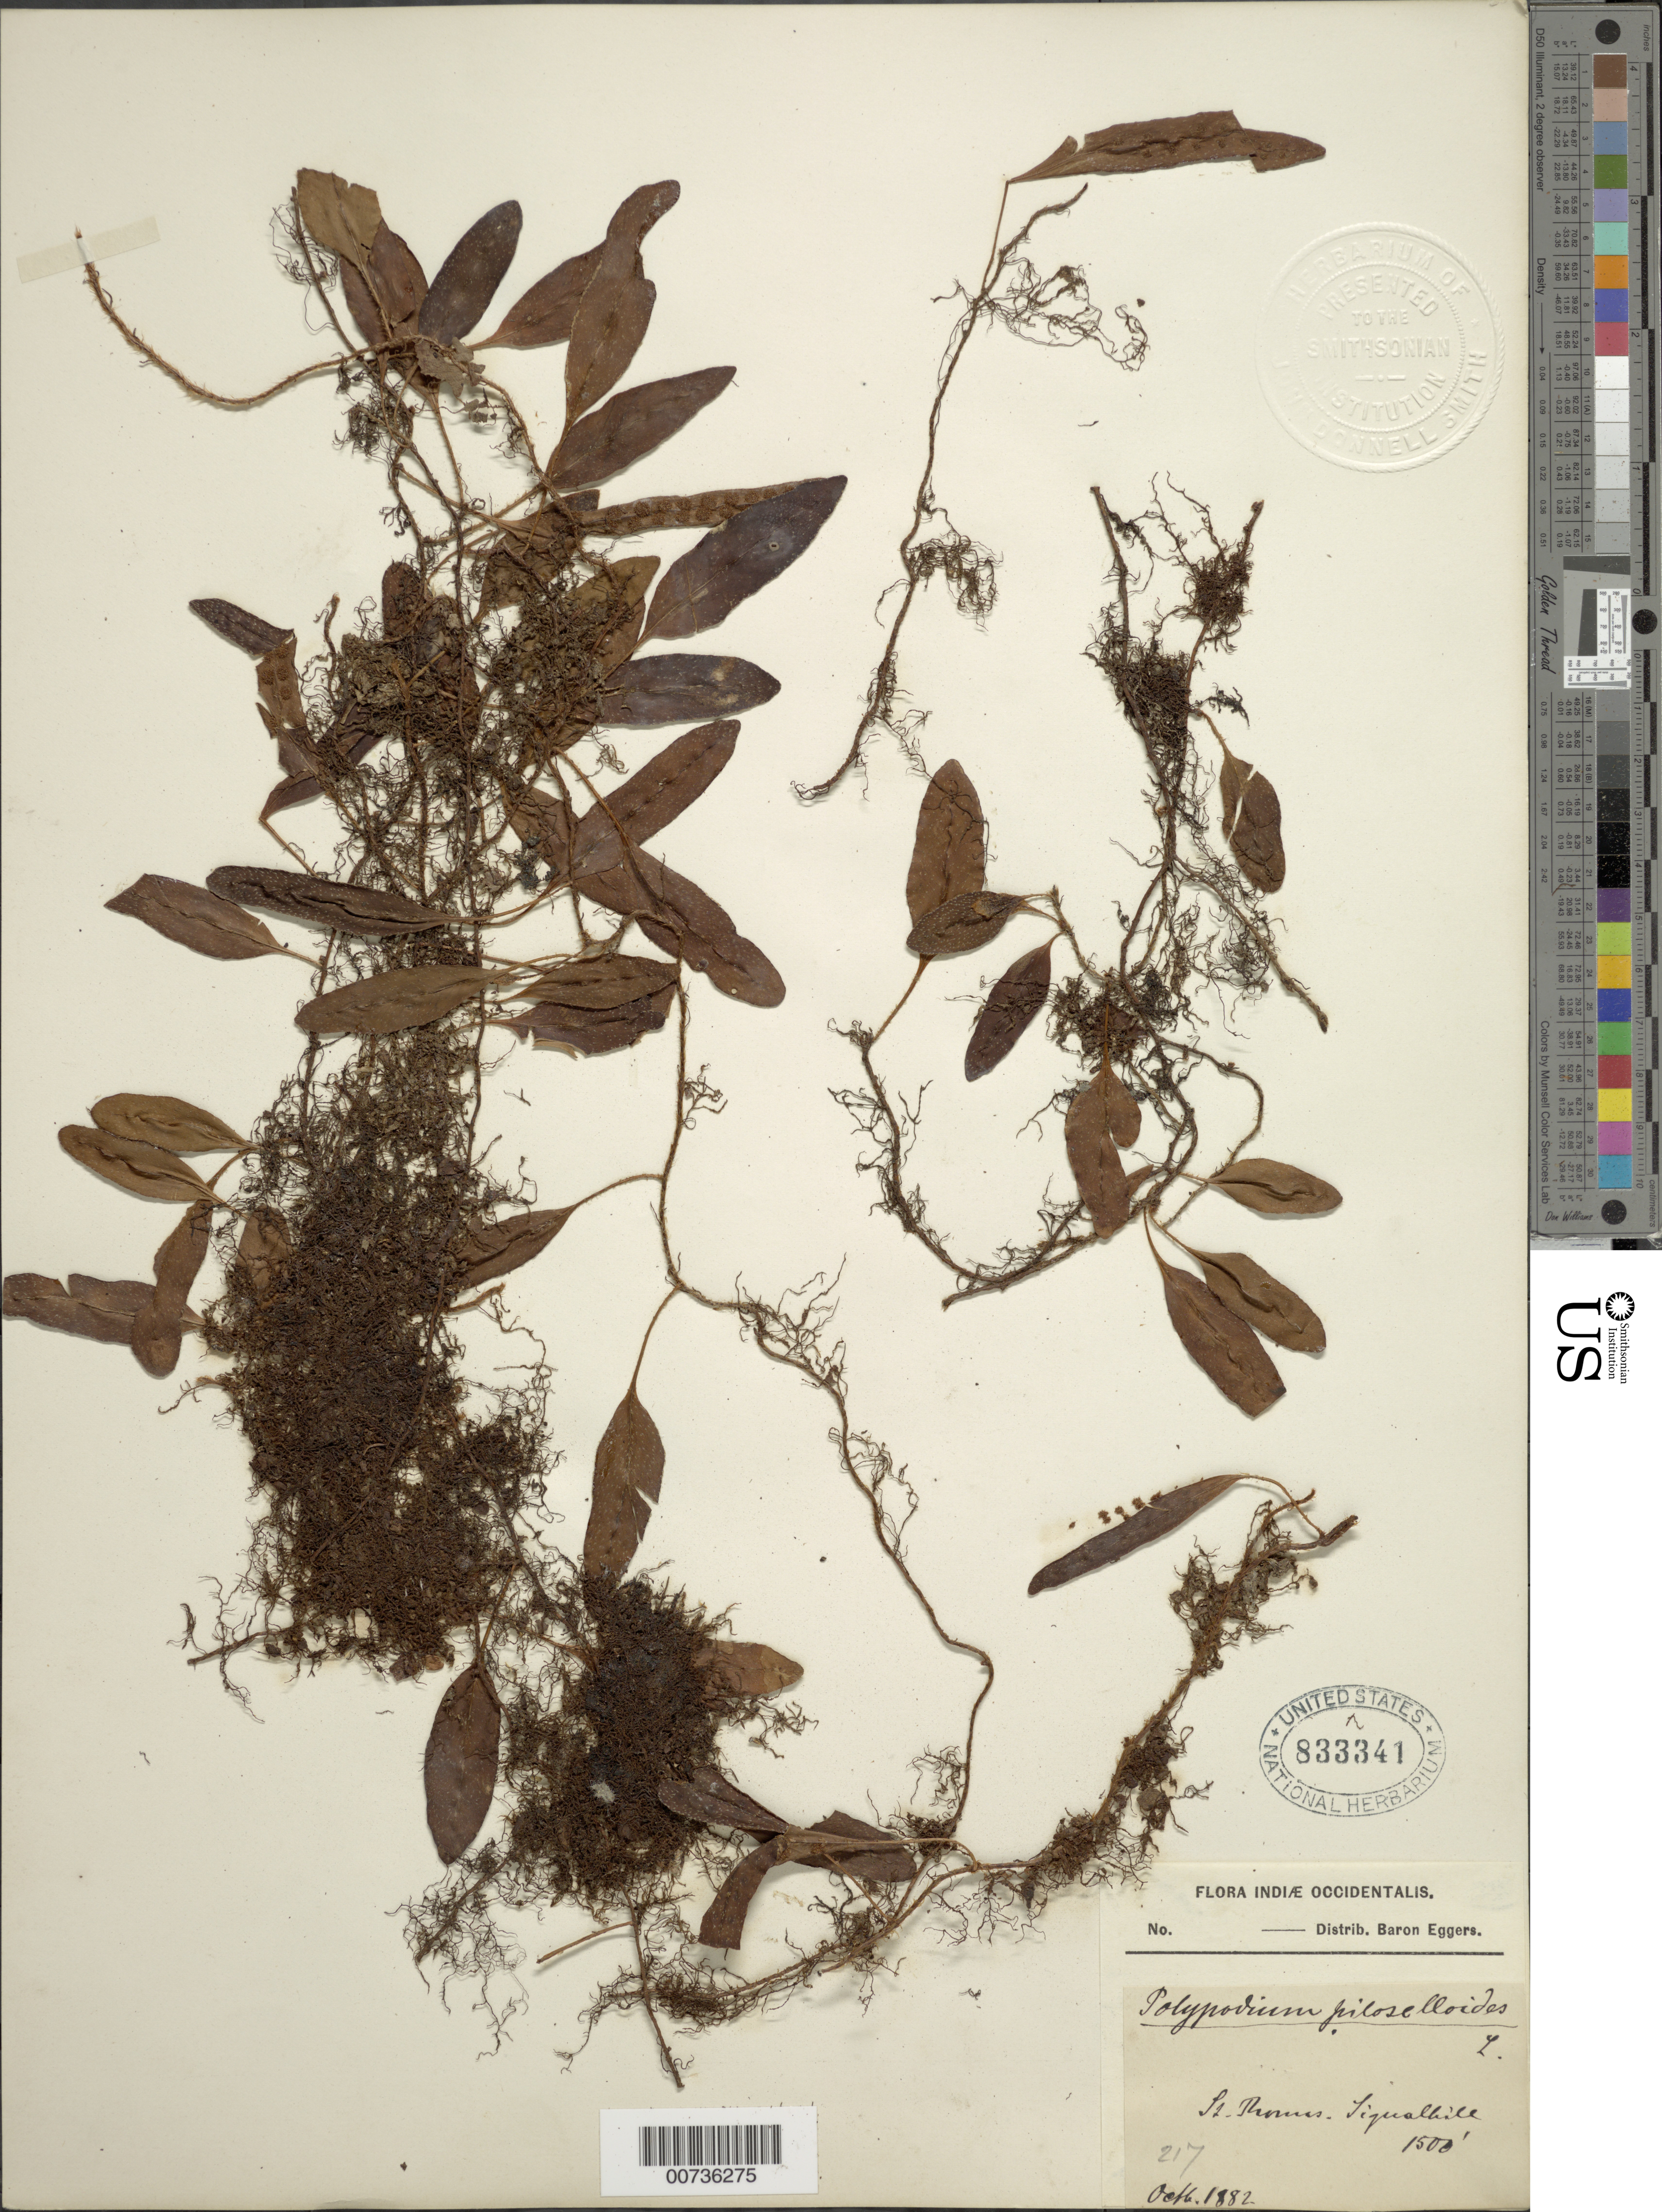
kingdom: Plantae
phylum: Tracheophyta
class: Polypodiopsida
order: Polypodiales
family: Polypodiaceae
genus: Microgramma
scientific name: Microgramma piloselloides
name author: (L.) Copel.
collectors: H. F. A. von Eggers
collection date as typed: Oct 1882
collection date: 1882-10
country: U.S. Virgin Islands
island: St. Thomas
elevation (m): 457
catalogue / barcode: US 833341